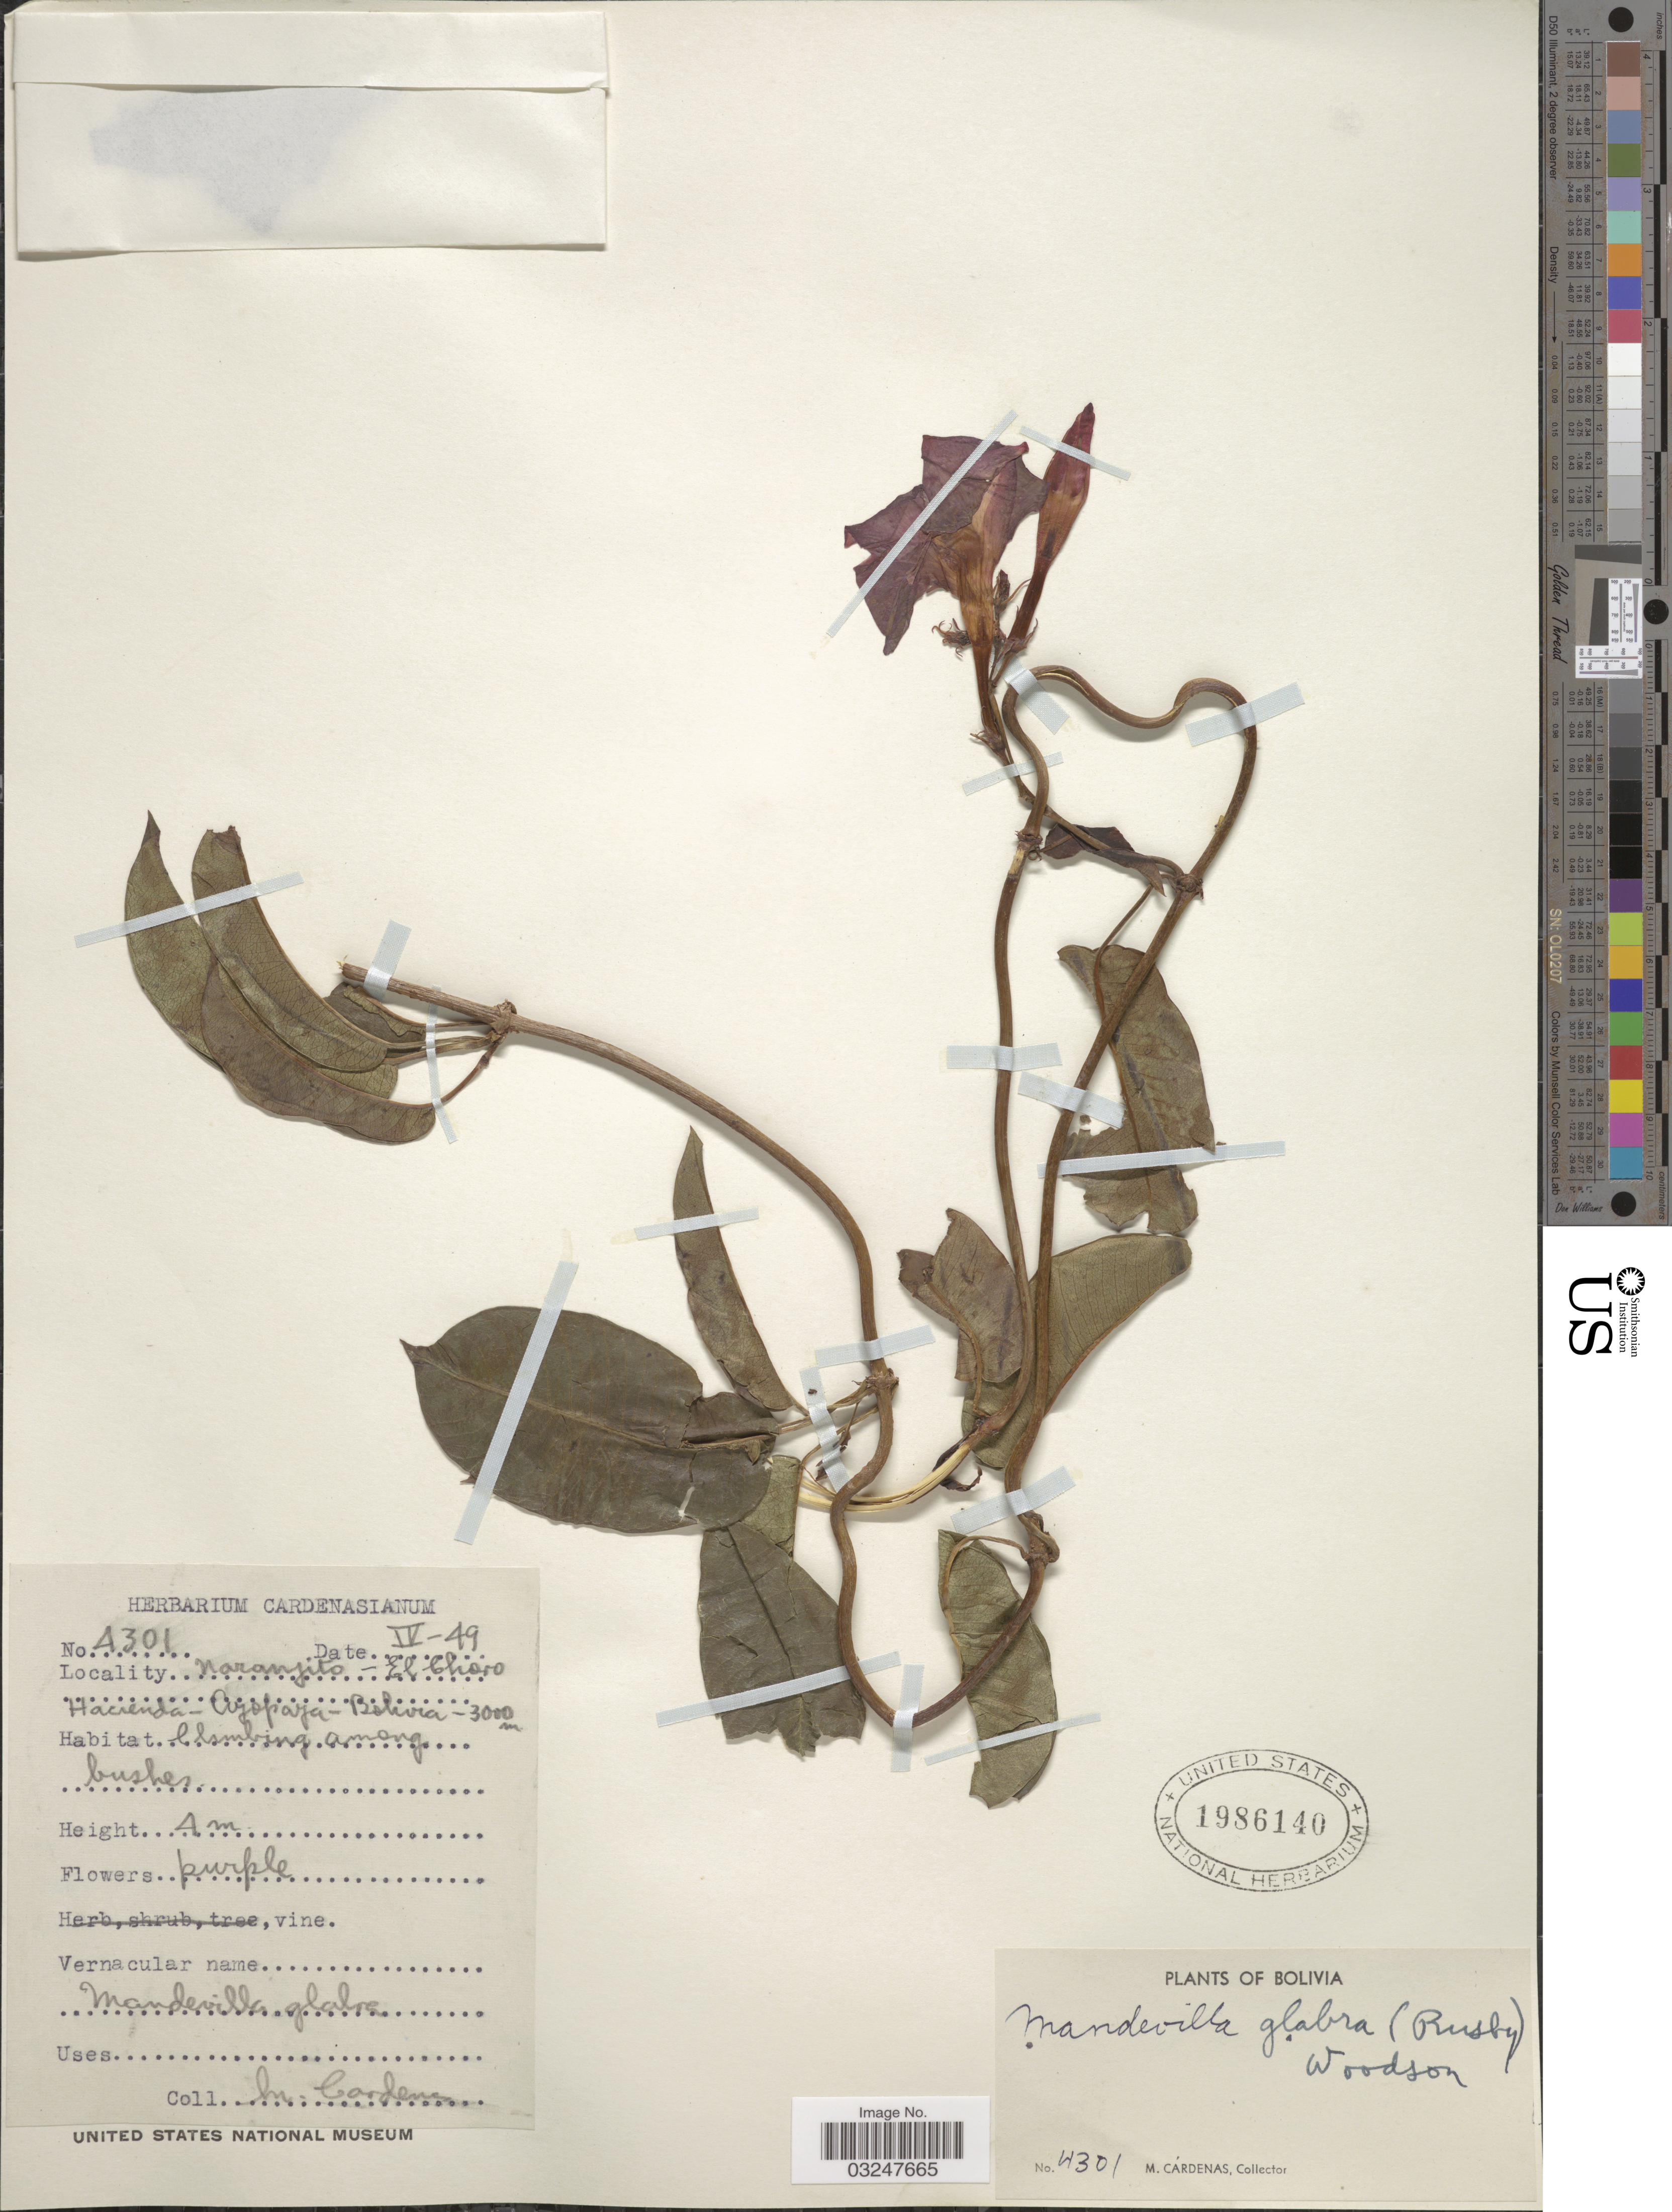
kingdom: Plantae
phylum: Tracheophyta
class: Magnoliopsida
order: Gentianales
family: Apocynaceae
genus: Mandevilla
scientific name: Mandevilla glabra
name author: N.E. Br.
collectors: M. Cárdenas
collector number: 4301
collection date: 1949-04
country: Bolivia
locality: Naranjito - El Choro, Hacienda - Ayopaya.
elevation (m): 3000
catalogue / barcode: US 1986140